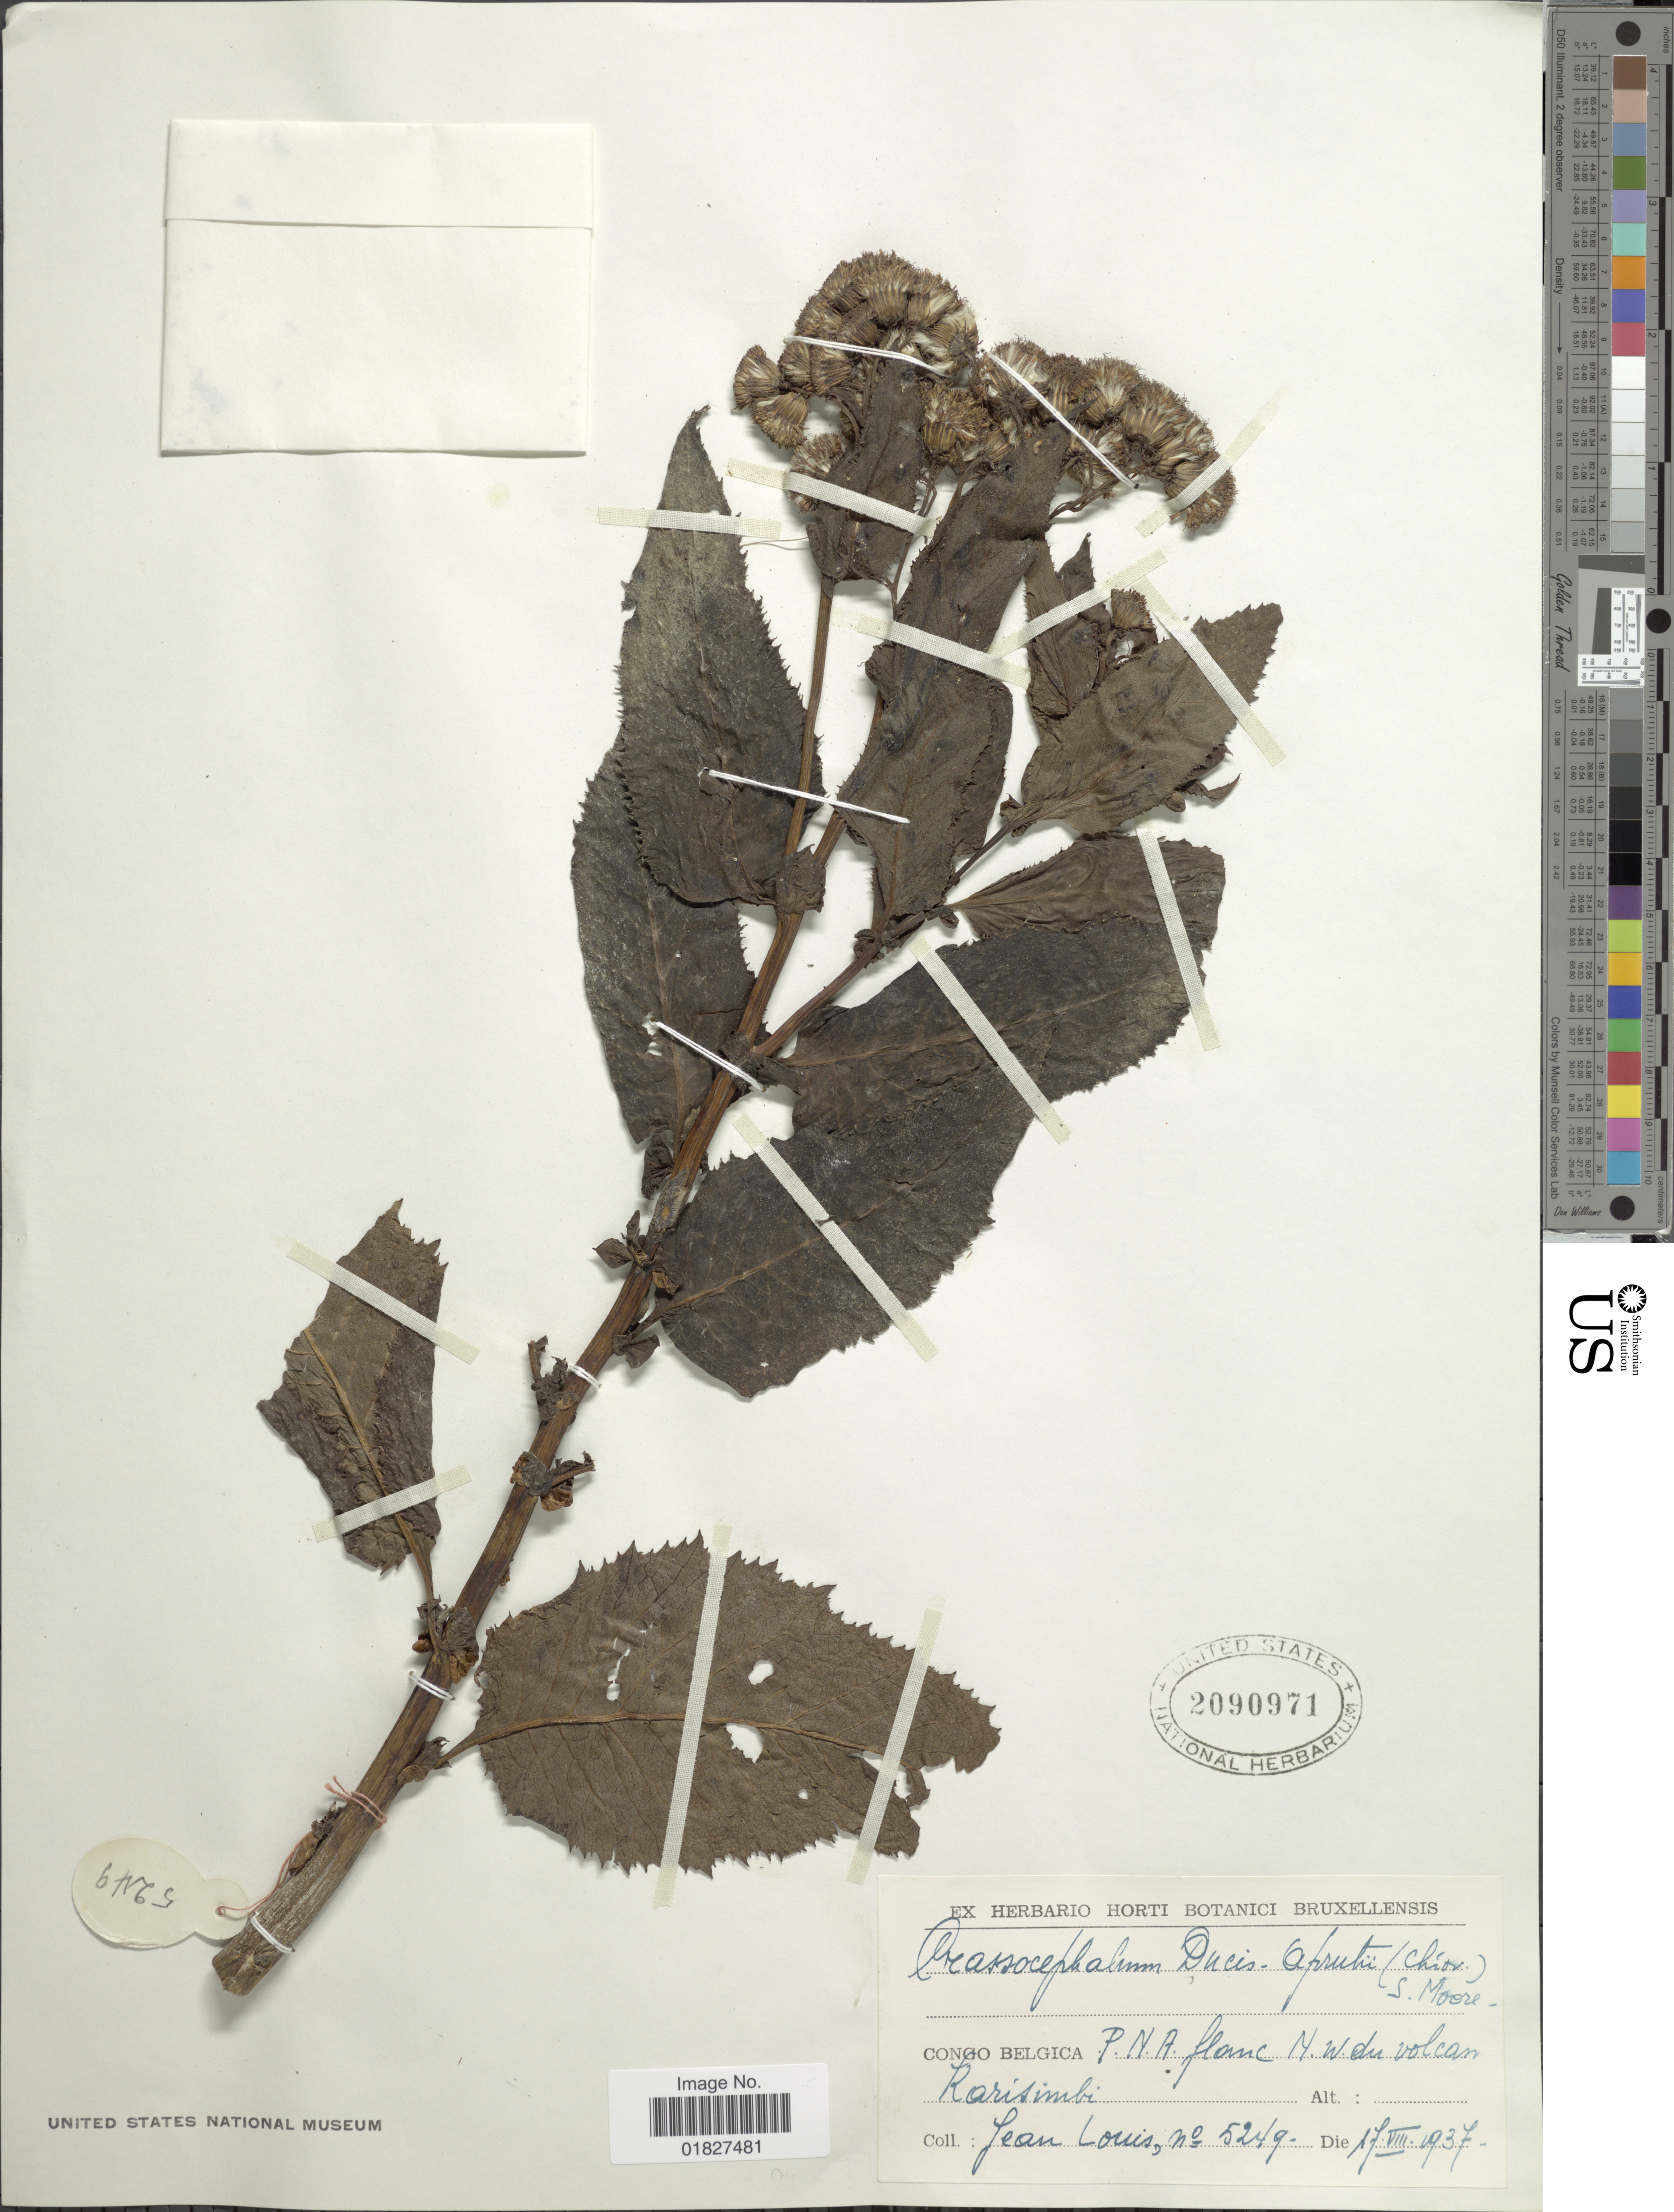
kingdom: Plantae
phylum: Tracheophyta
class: Magnoliopsida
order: Asterales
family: Asteraceae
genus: Crassocephalum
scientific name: Crassocephalum ducis-aprutii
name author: (Chiov.) S. Moore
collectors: J. Louis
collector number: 5249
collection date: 1937-08-17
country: Congo, Democratic Republic of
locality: Congo Belgica, P. N. A. flanc N. W. du volcan Rarisimbi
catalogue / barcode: US 2090971